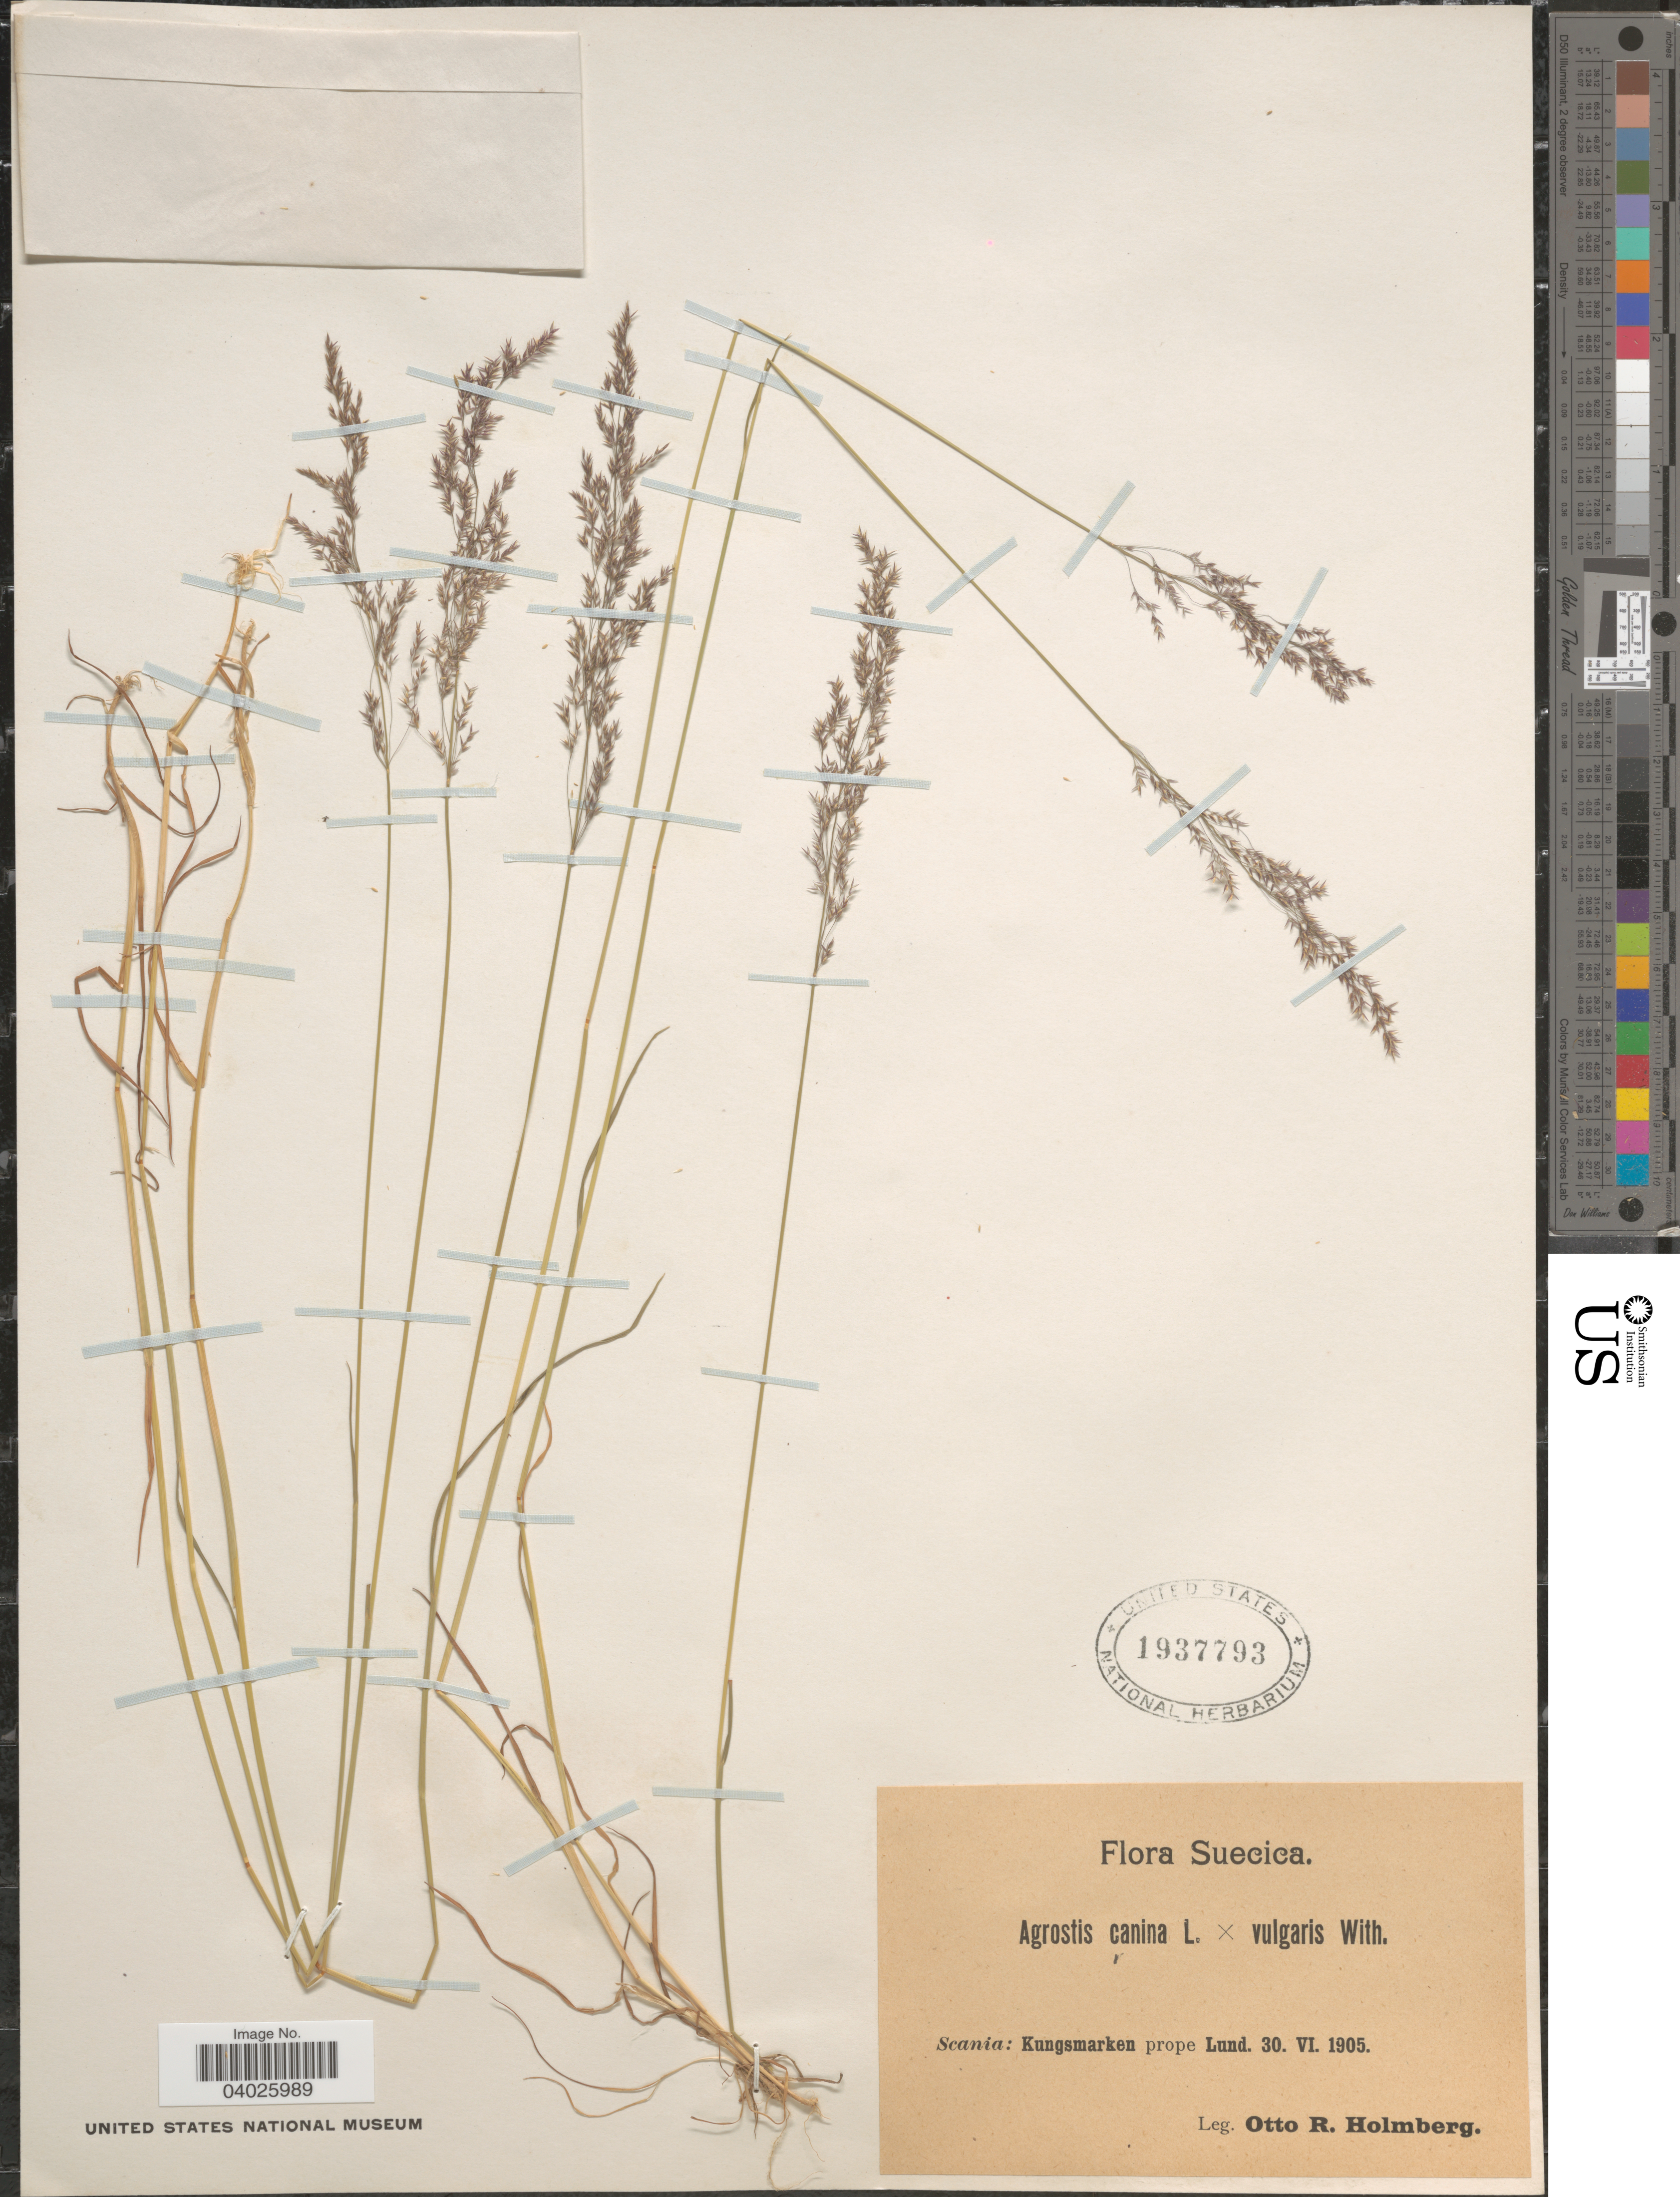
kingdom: Plantae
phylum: Tracheophyta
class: Liliopsida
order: Poales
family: Poaceae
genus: Agrostis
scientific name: Agrostis sp.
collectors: O. Holmberg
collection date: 1905-06-30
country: Sweden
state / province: Skåne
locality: Suecica. Scania: Kungsmarken prope Lund.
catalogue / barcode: US 1937793